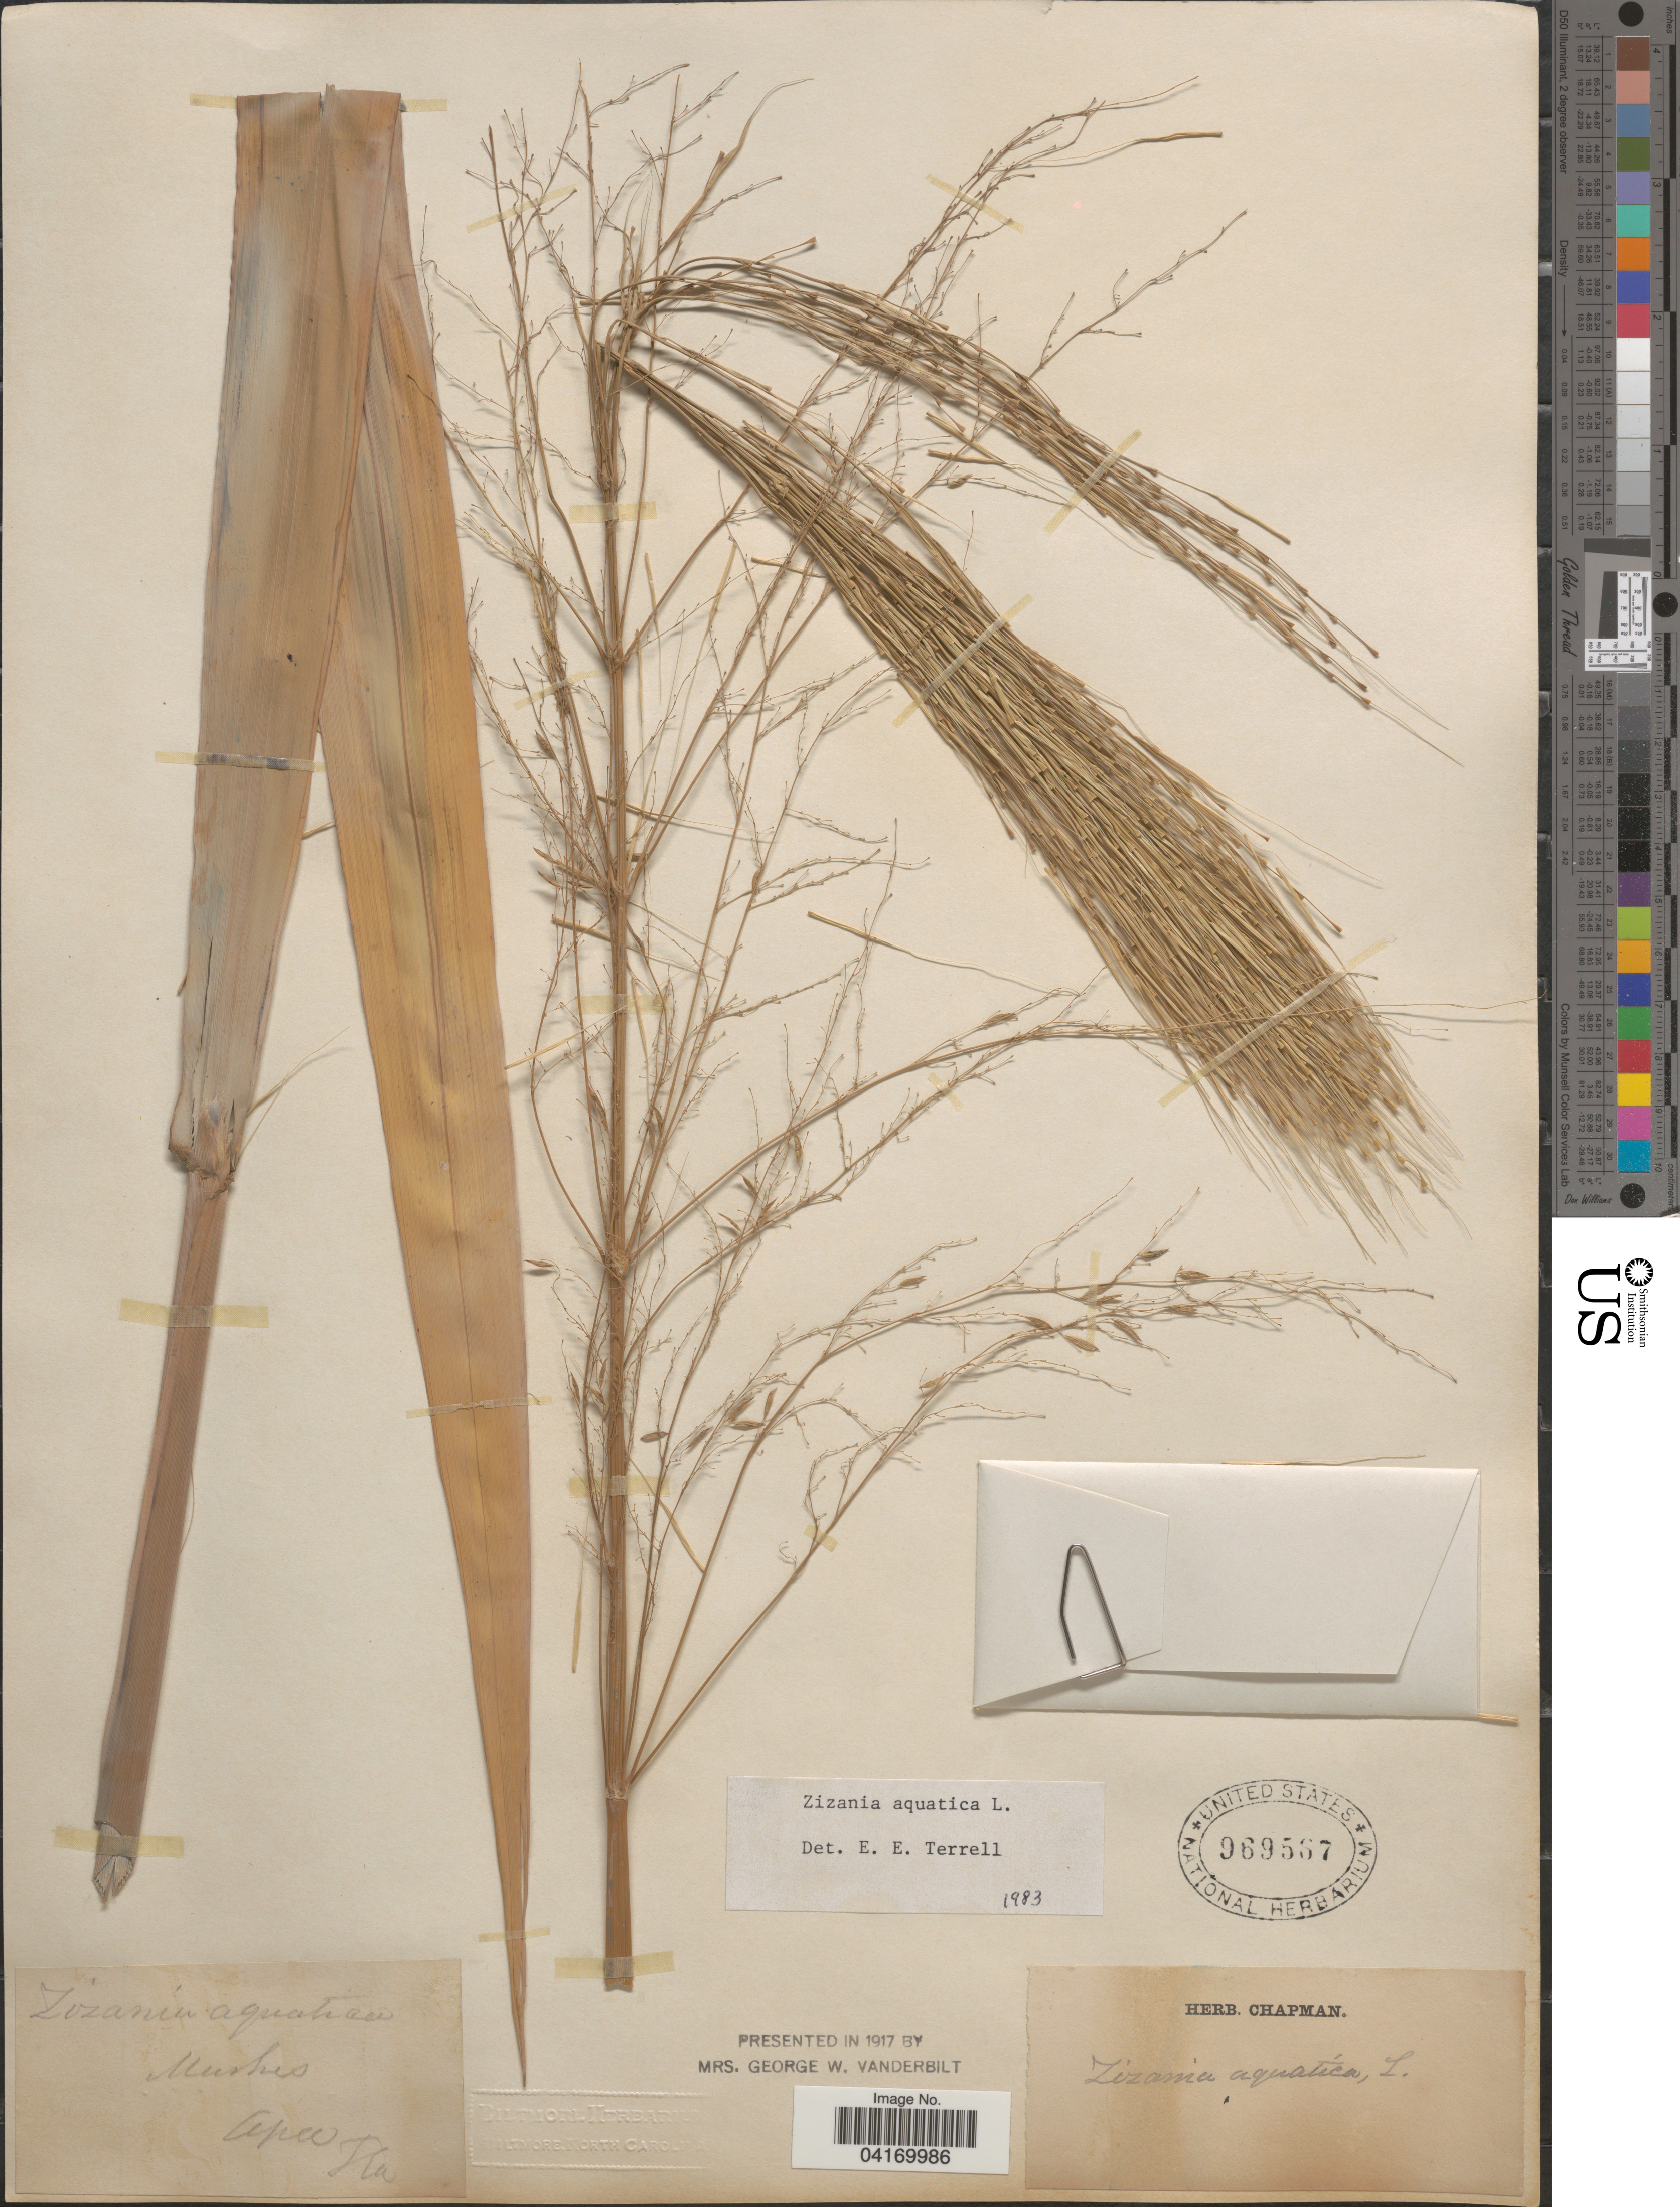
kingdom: Plantae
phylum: Tracheophyta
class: Liliopsida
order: Poales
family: Poaceae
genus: Zizania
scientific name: Zizania aquatica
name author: L.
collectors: ex herb. Chapman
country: United States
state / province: Florida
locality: Apa.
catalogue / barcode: US 969567